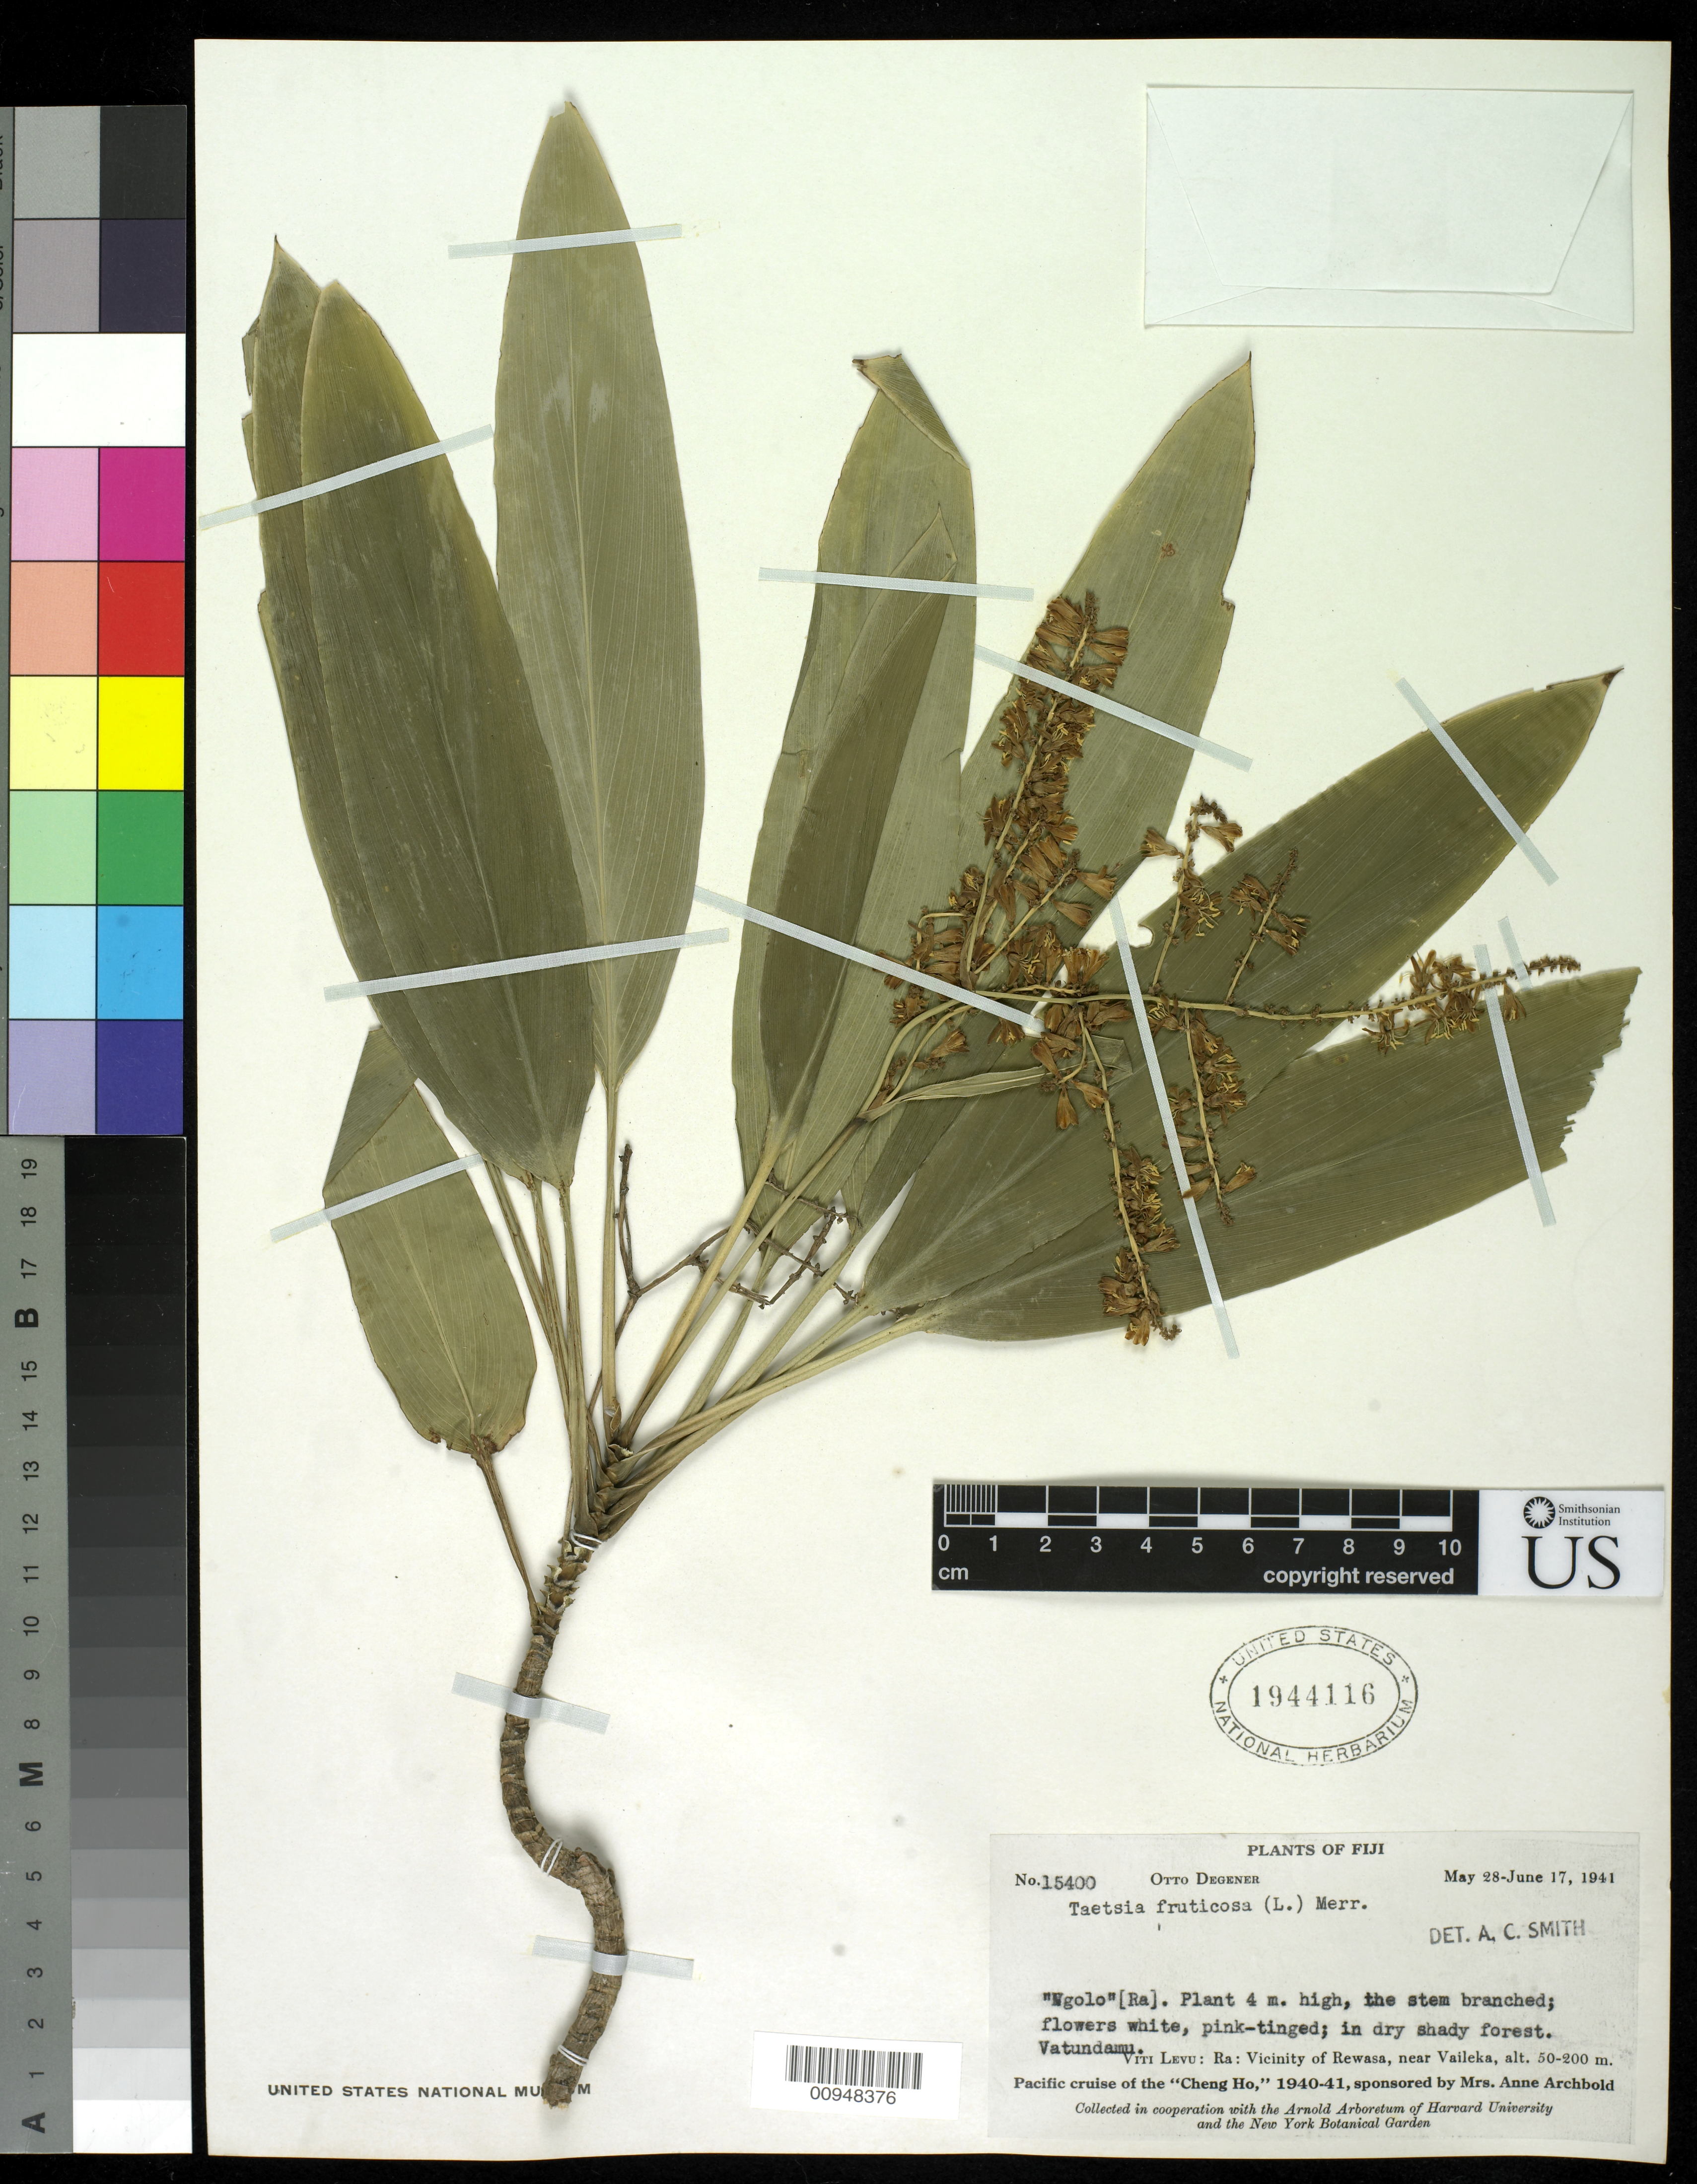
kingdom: Plantae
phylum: Tracheophyta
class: Liliopsida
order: Asparagales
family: Asparagaceae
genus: Cordyline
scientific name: Cordyline fruticosa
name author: (L.) A. Chev.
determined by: Strong, Mark T., (BOT), Smithsonian Institution - National Museum of Natural History (UNITED STATES)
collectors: O. Degener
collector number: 15400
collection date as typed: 28 May 1941 to 17 Jun 1941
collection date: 1941-05-28/1941-06-17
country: Fiji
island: Viti Levu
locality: Ra: Vicinity of Rewasa, near Vaileka.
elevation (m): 50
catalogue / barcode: US 1944116